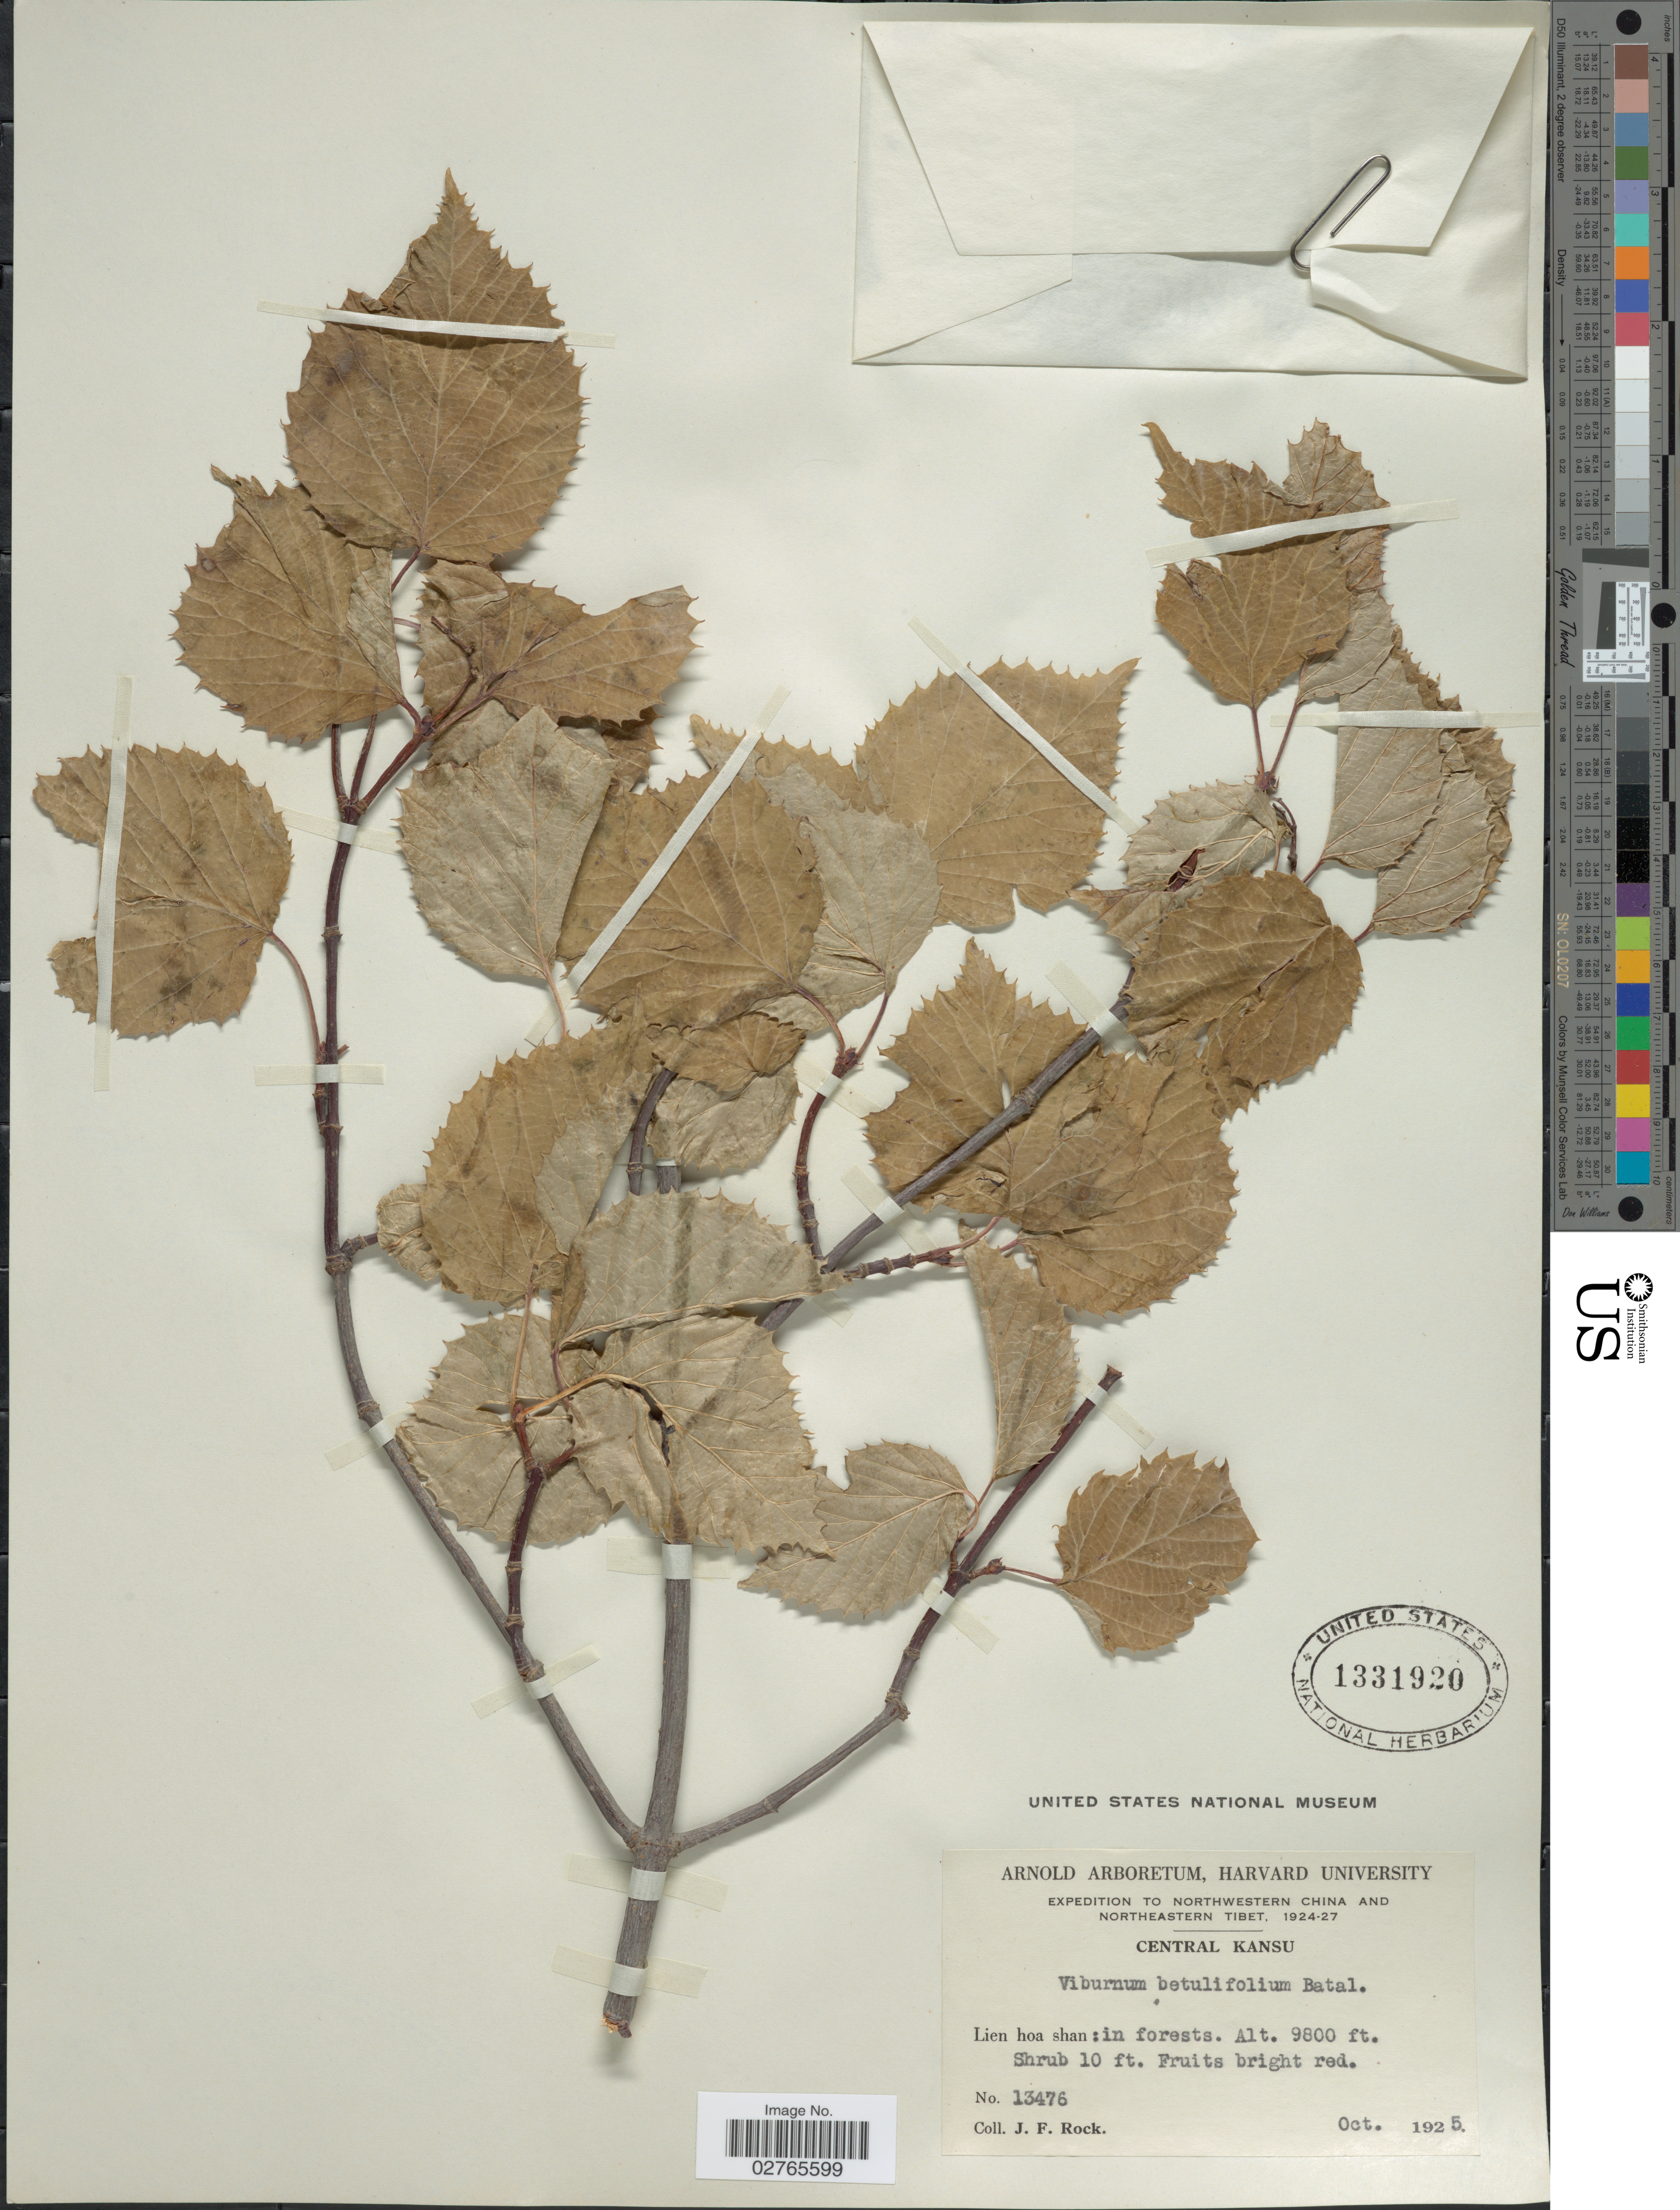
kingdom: Plantae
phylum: Tracheophyta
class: Magnoliopsida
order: Dipsacales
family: Viburnaceae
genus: Viburnum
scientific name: Viburnum betulifolium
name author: Batalin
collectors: J. Rock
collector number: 13476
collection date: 1925-10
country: China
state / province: Gansu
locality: Northwestern China and Northeastern Tibet. Central Kansu. Lien hoa shan: in forests.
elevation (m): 2987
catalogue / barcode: US 1331920